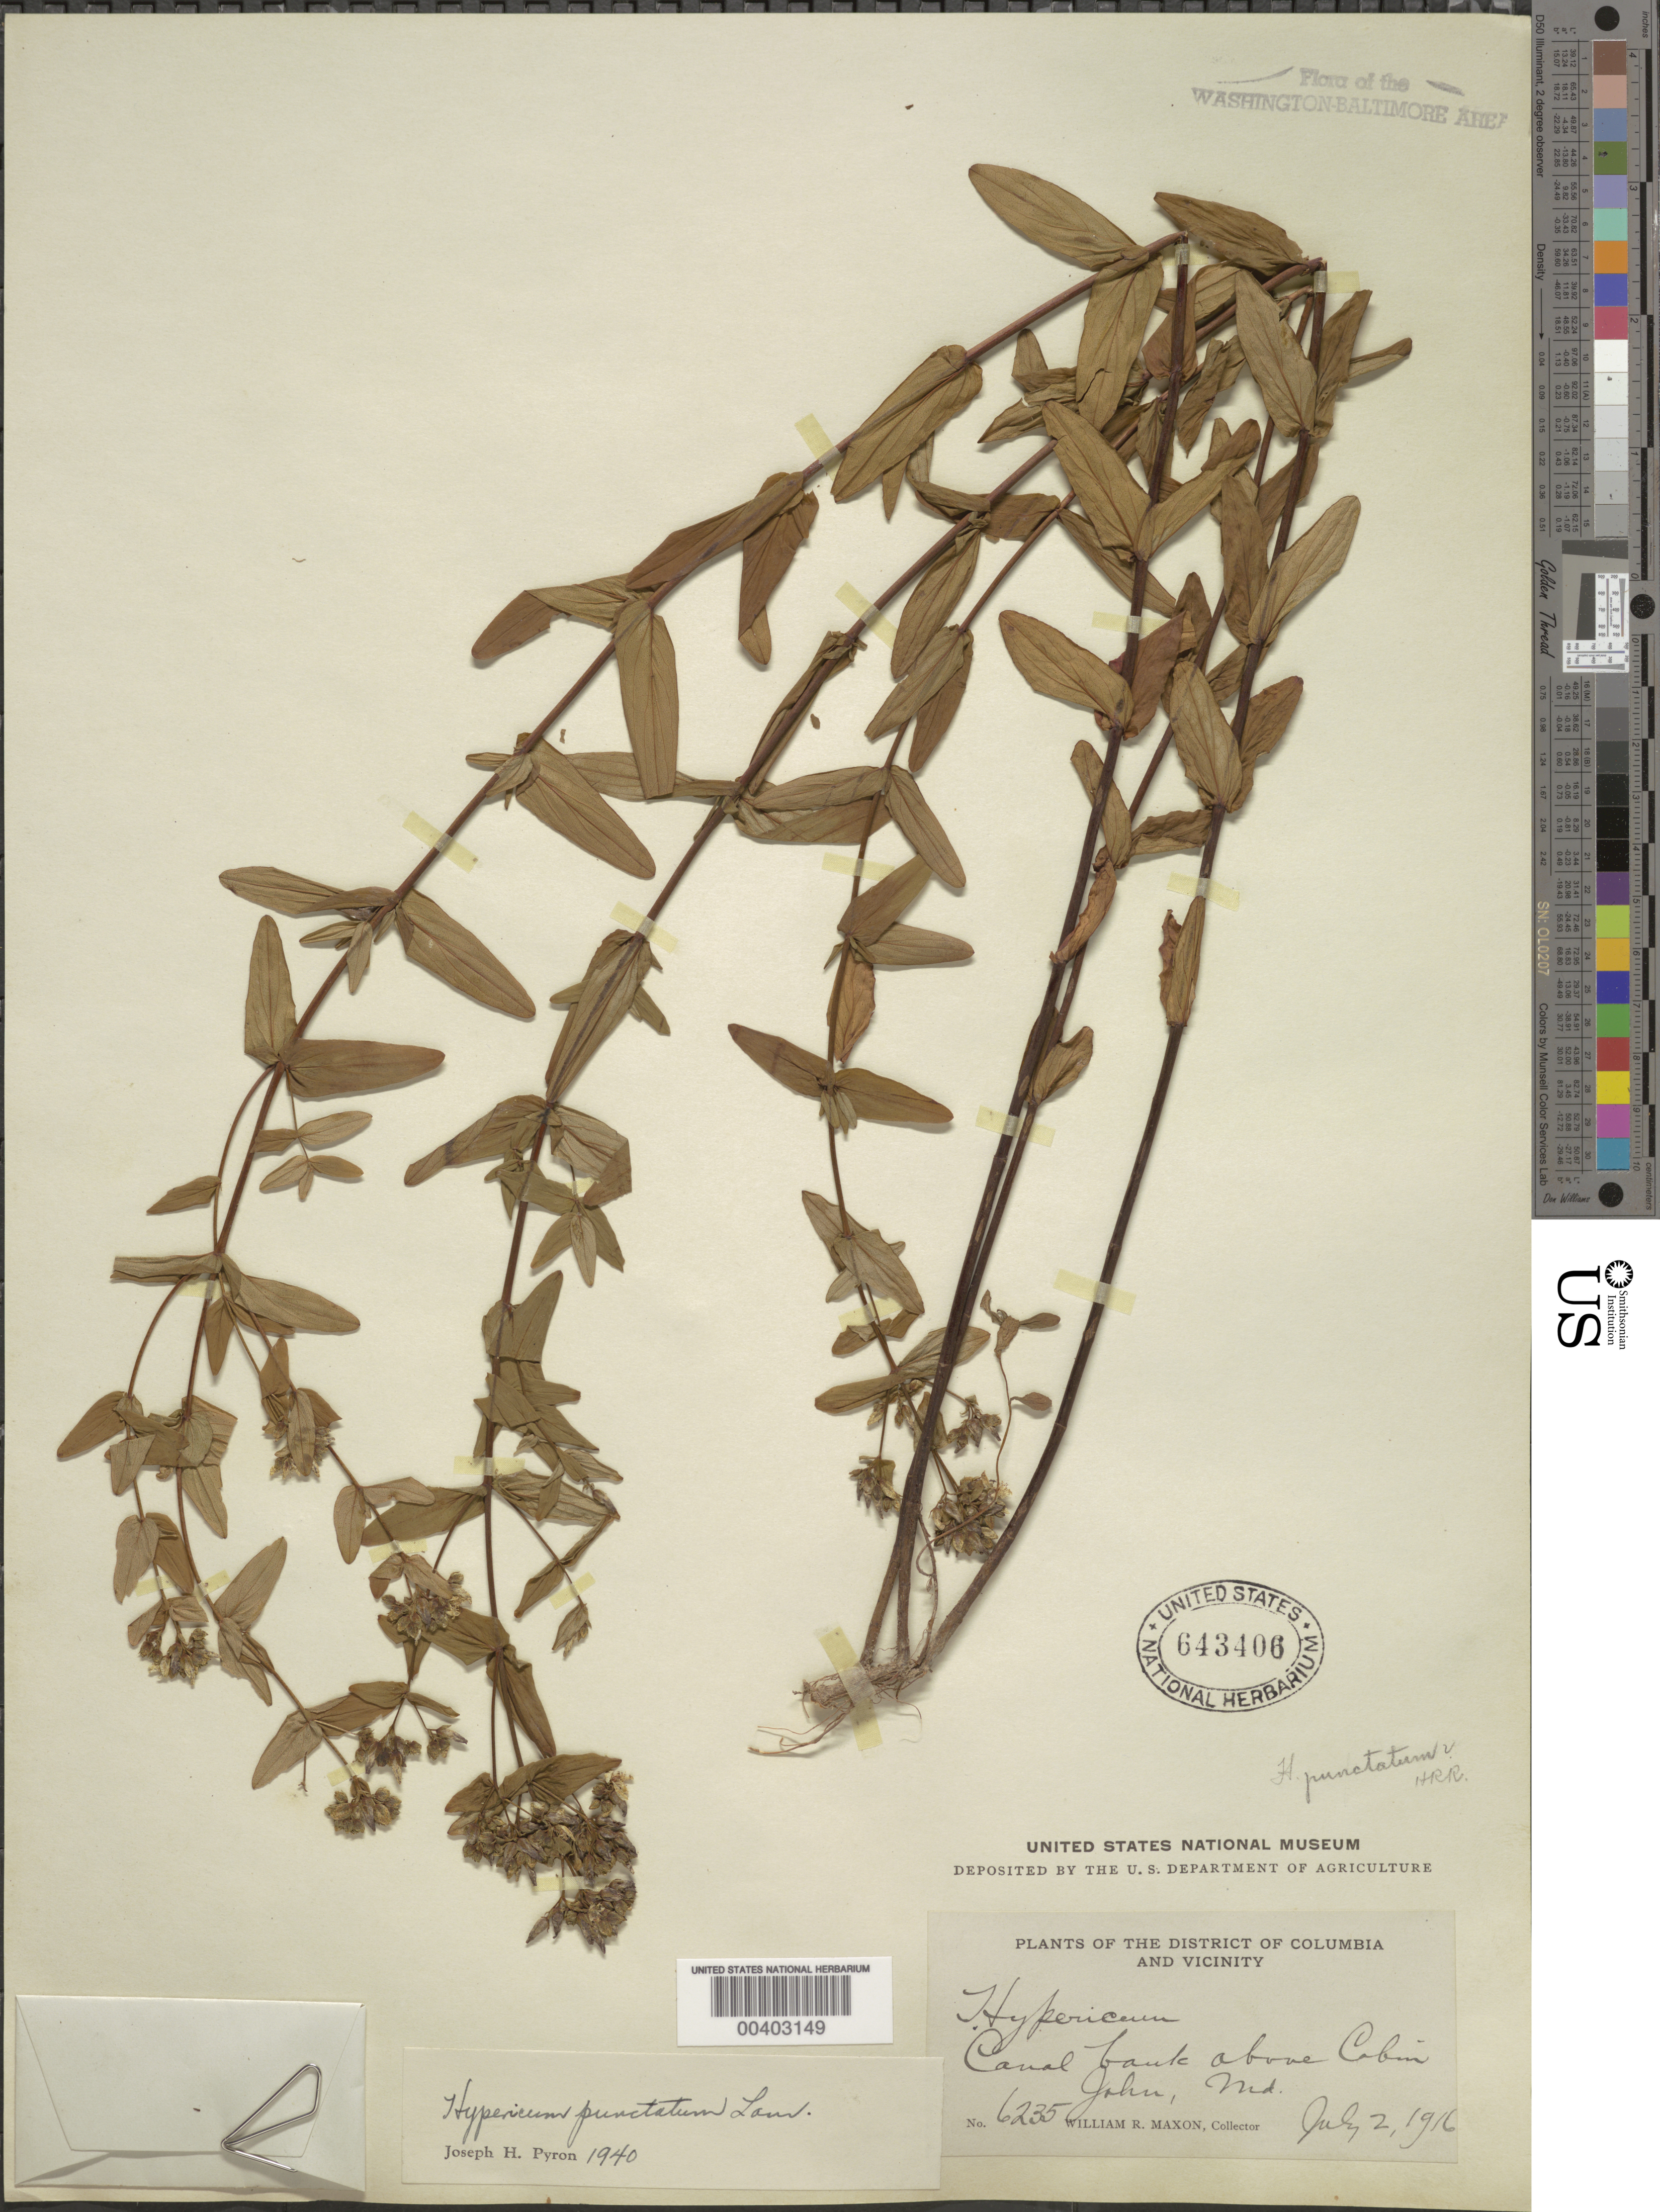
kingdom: Plantae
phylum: Tracheophyta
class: Magnoliopsida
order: Malpighiales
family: Hypericaceae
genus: Hypericum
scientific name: Hypericum punctatum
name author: Lam.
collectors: W. R. Maxon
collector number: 6235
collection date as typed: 02 Jul 1916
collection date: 1916-07-02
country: United States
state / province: Maryland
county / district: Montgomery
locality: C. & O. Canal above Cabin John C. & O. Canal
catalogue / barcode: US 643406